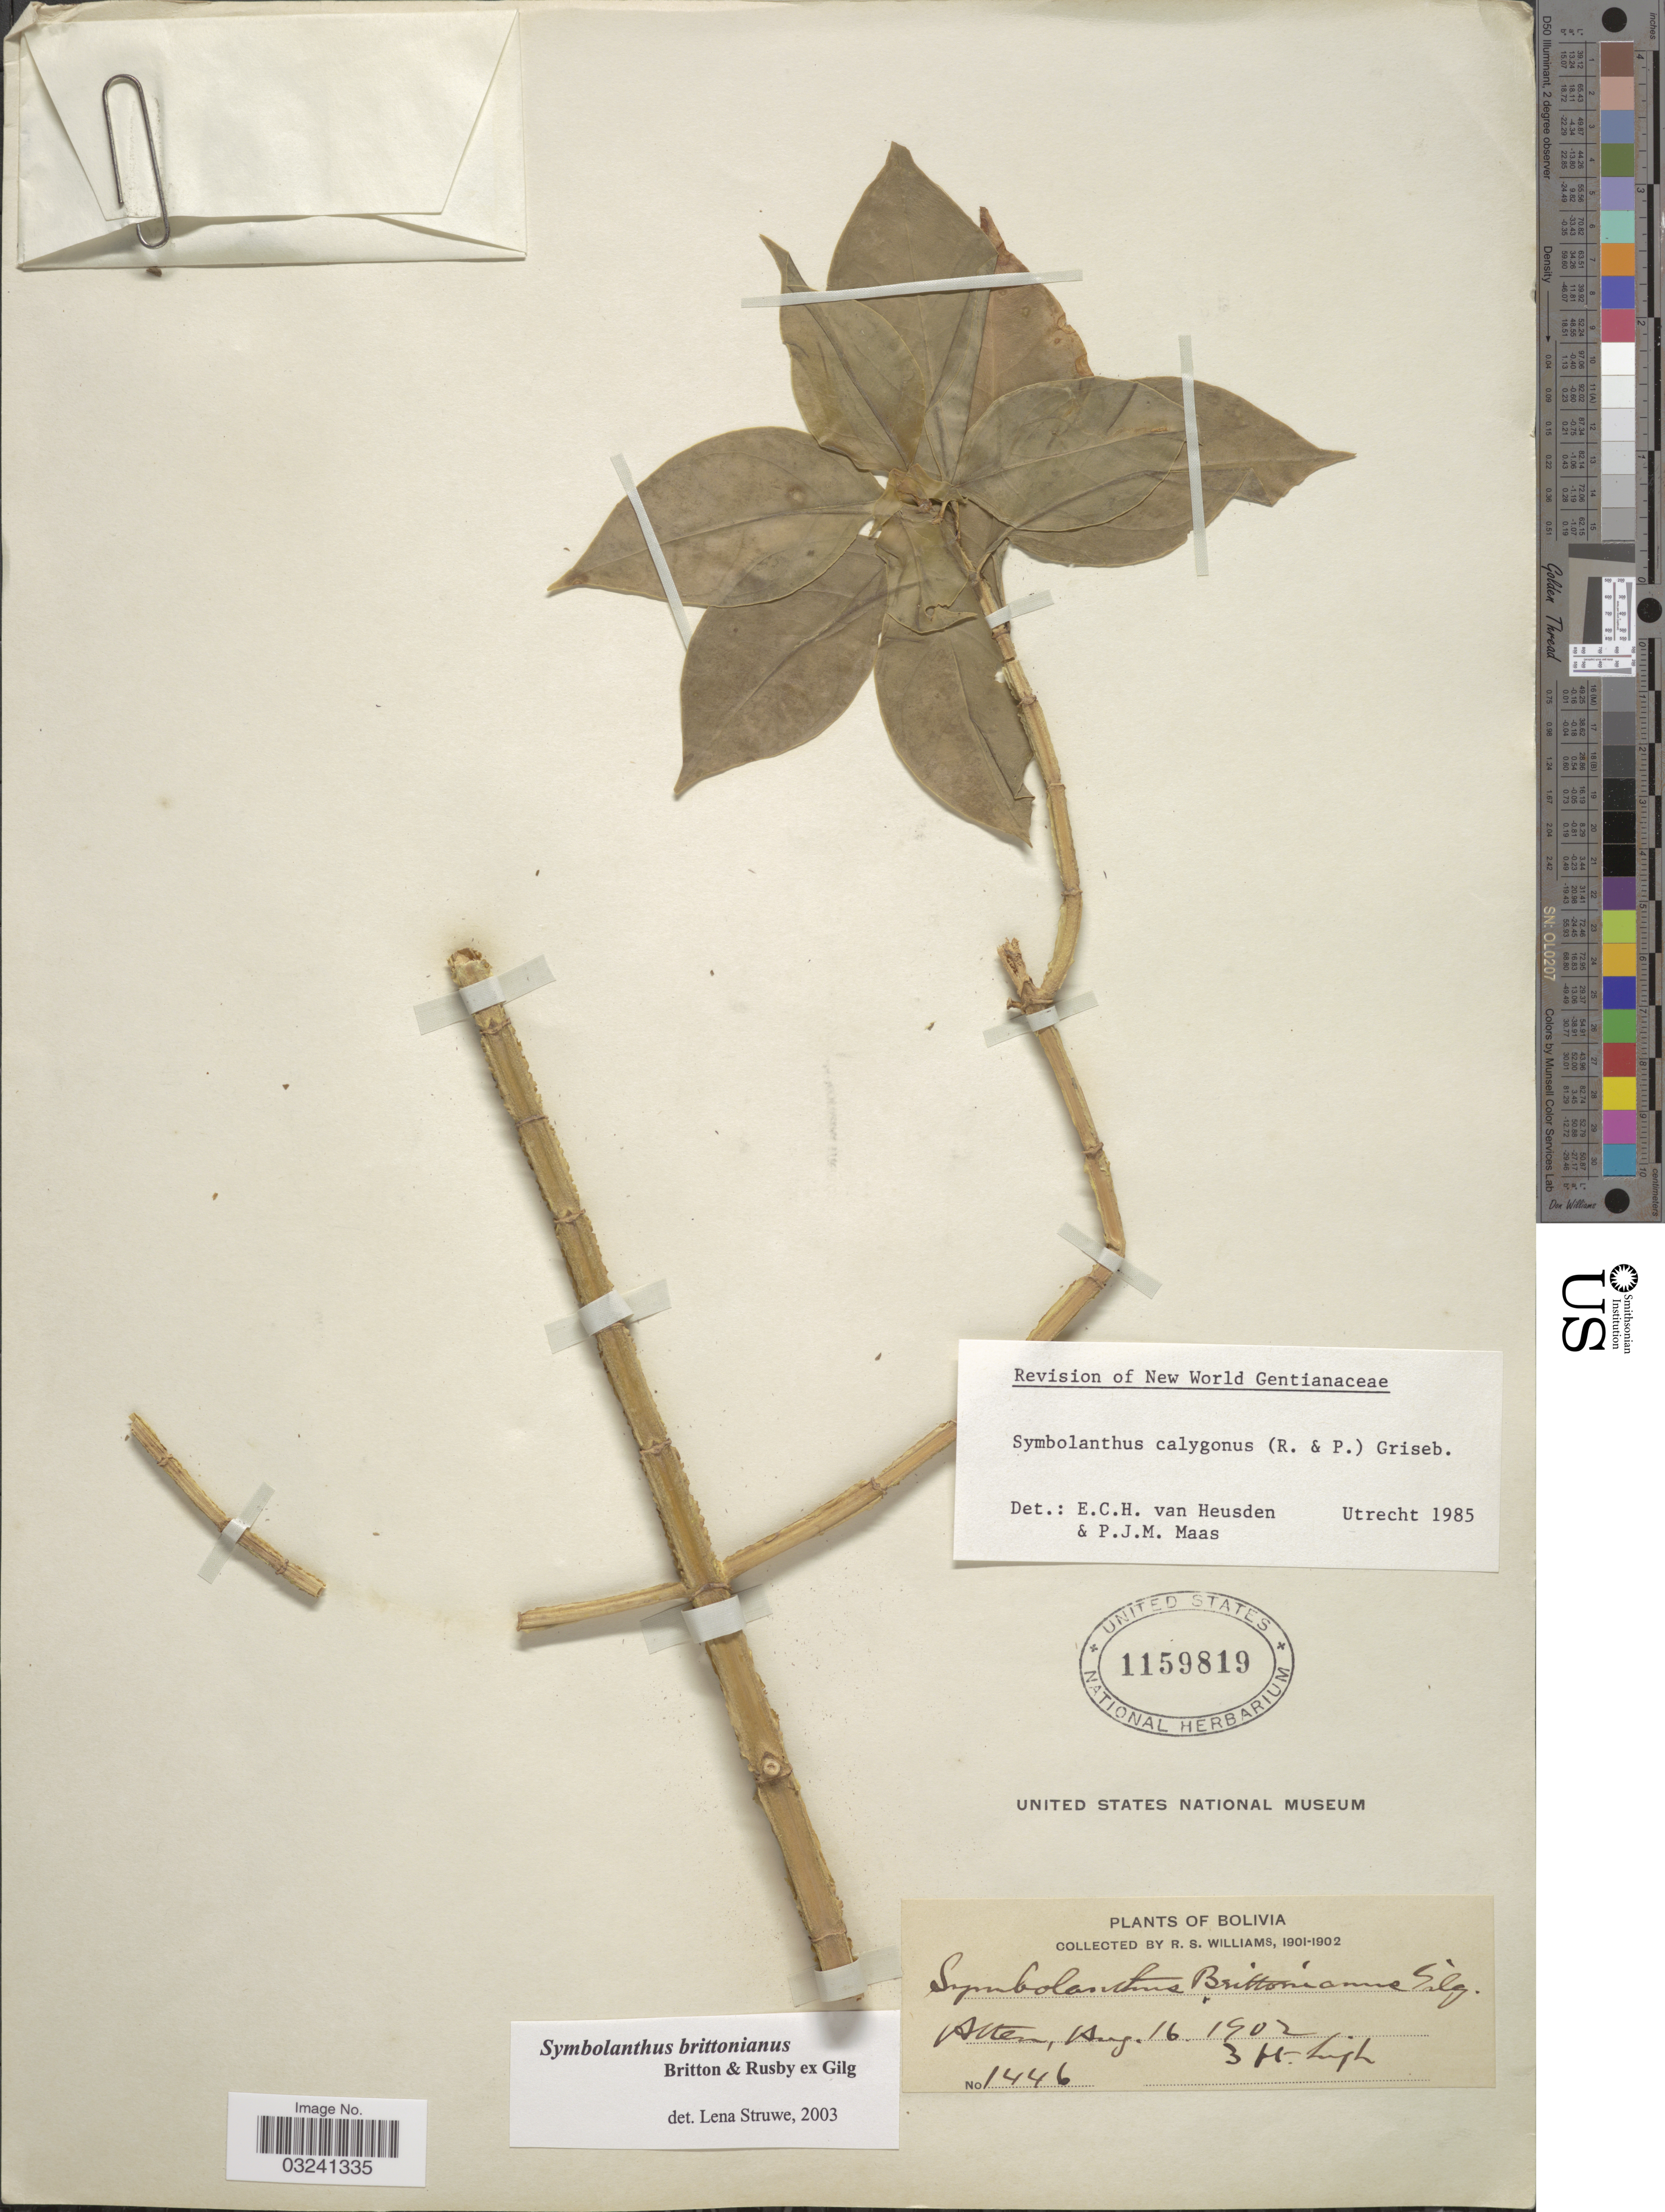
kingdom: Plantae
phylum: Tracheophyta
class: Magnoliopsida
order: Gentianales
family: Gentianaceae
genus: Symbolanthus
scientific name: Symbolanthus brittonianus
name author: Gilg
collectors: R. S. Williams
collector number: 1446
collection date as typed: Aug. 16, 1902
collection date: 1902-08-16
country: Bolivia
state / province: La Paz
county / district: Franz Tamayo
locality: Atén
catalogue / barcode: US 1159819